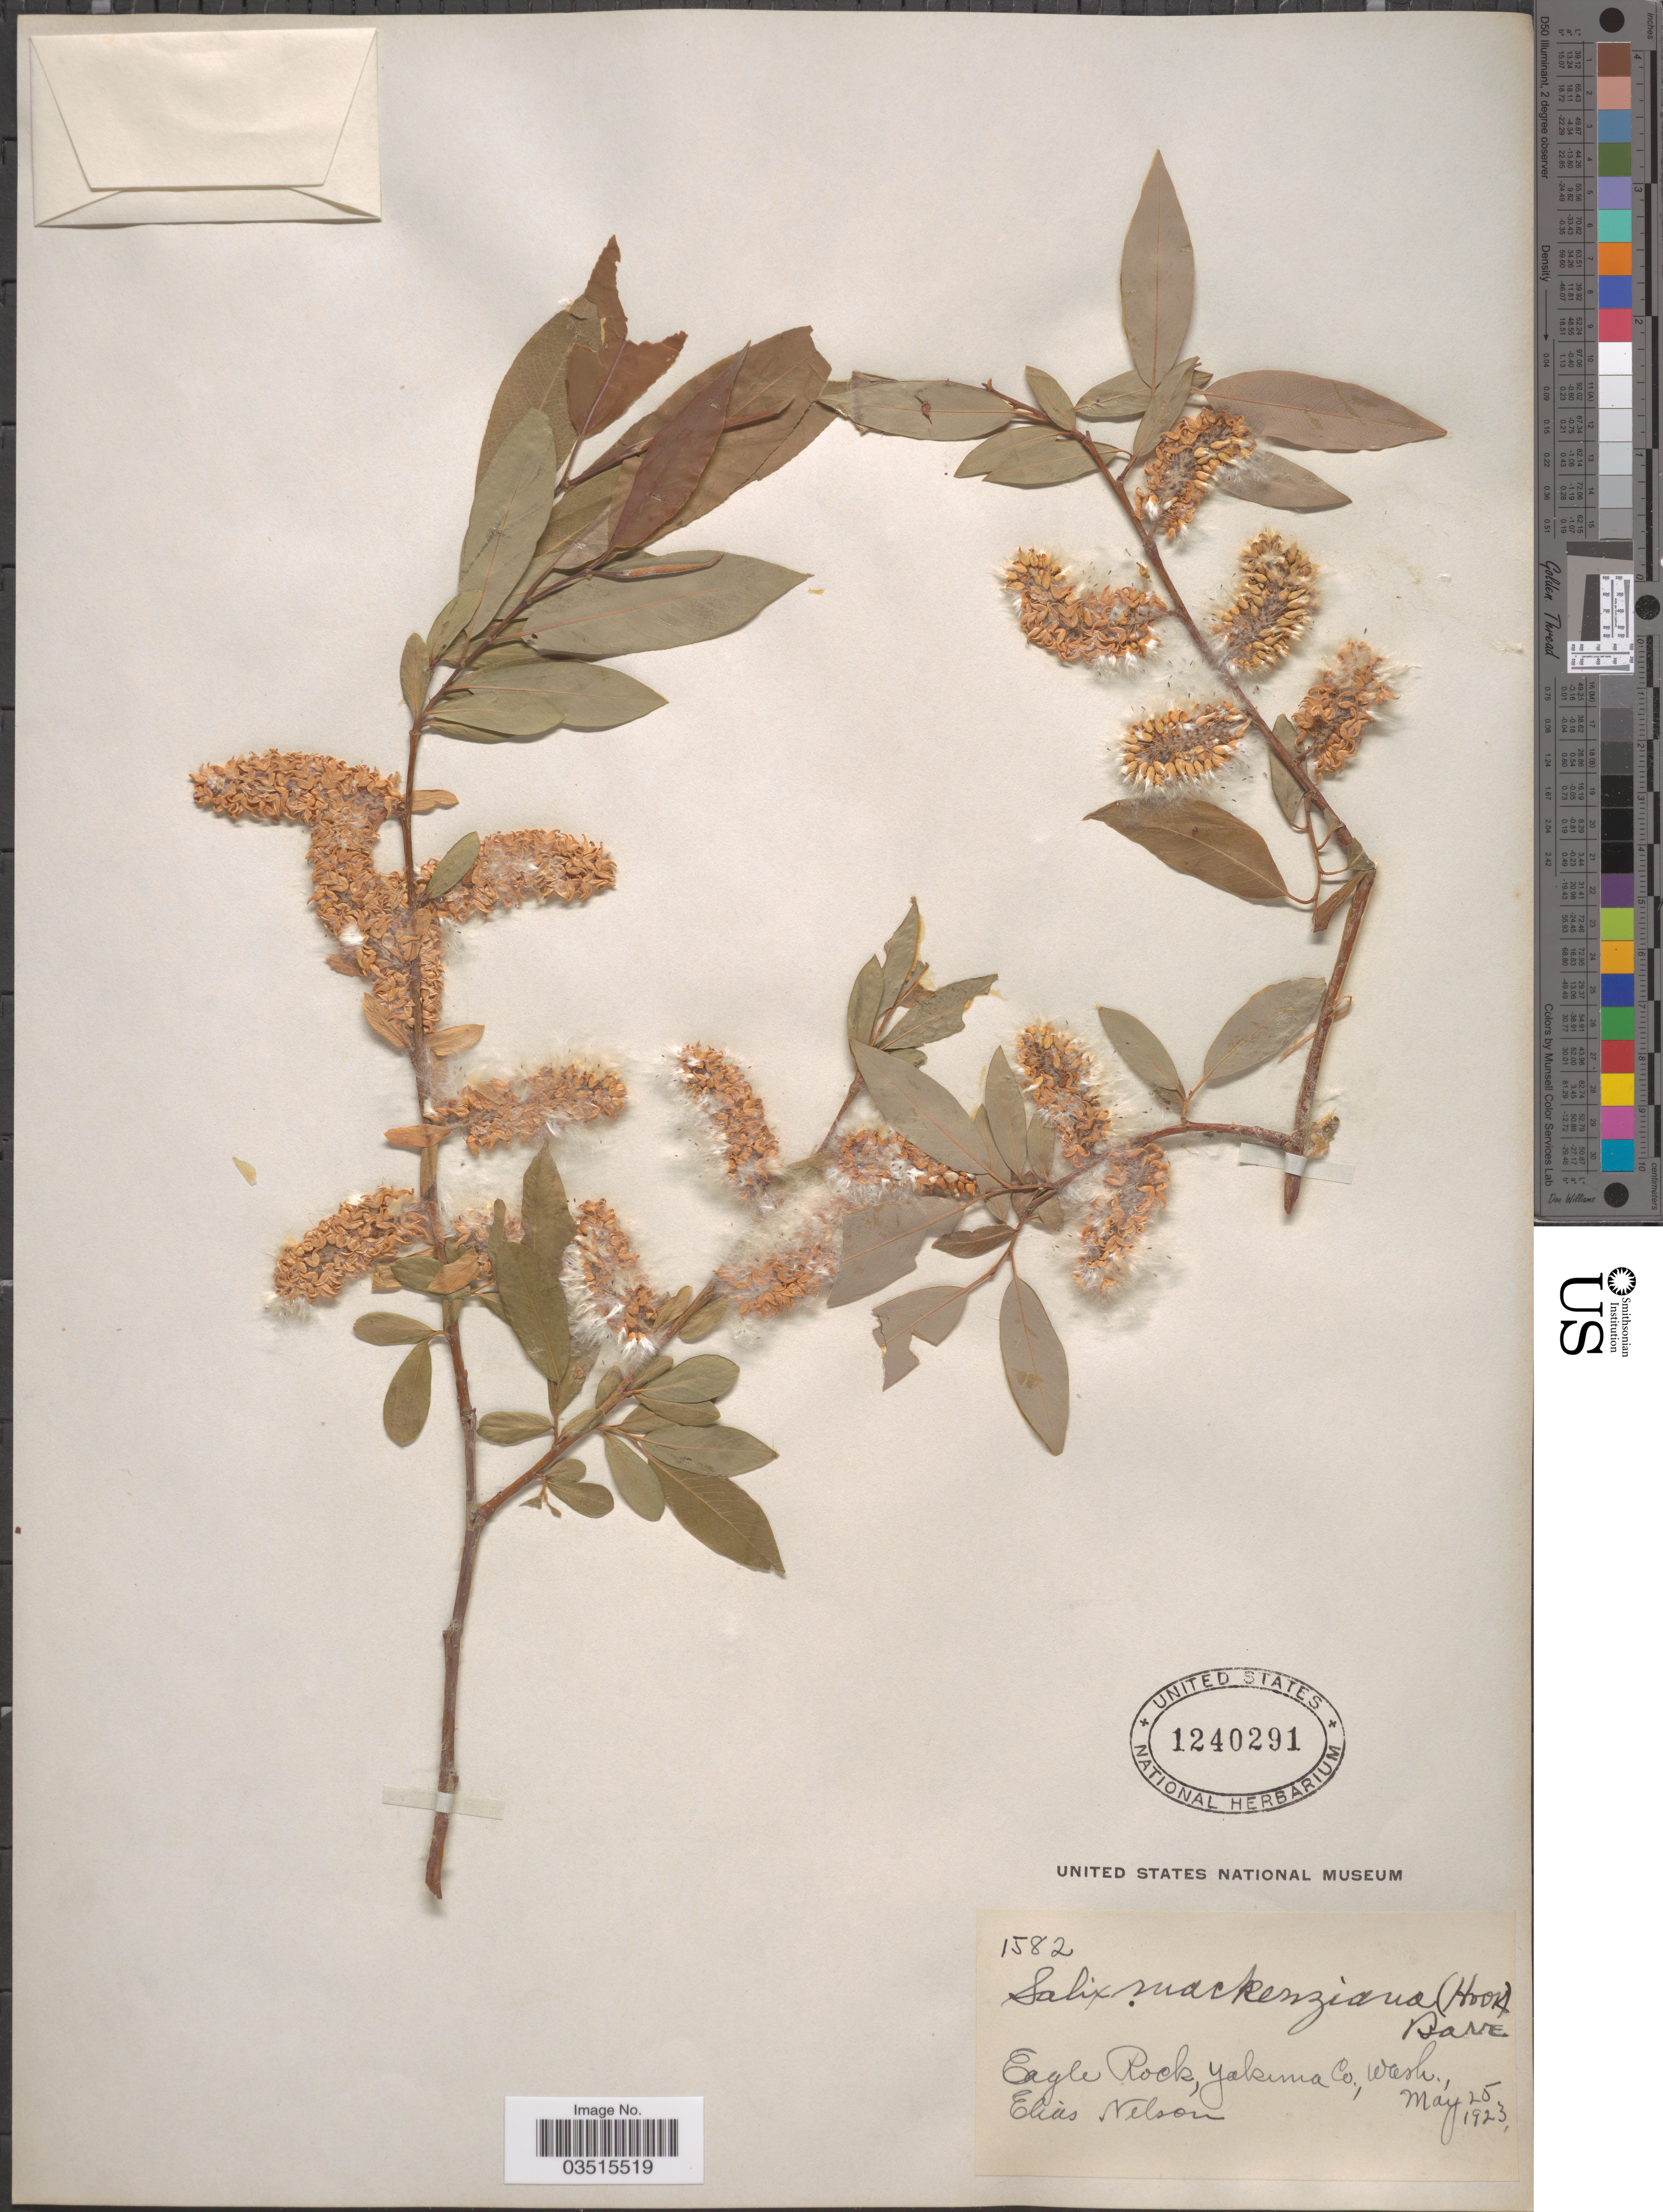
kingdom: Plantae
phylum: Tracheophyta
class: Magnoliopsida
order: Malpighiales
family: Salicaceae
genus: Salix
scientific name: Salix mackenziana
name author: (Hook.) Barratt ex Hook.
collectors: E. Nelson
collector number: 1582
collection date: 1923-05-25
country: United States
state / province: Washington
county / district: Yakima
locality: Eagle Rock, Yakima Co.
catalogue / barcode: US 1240291